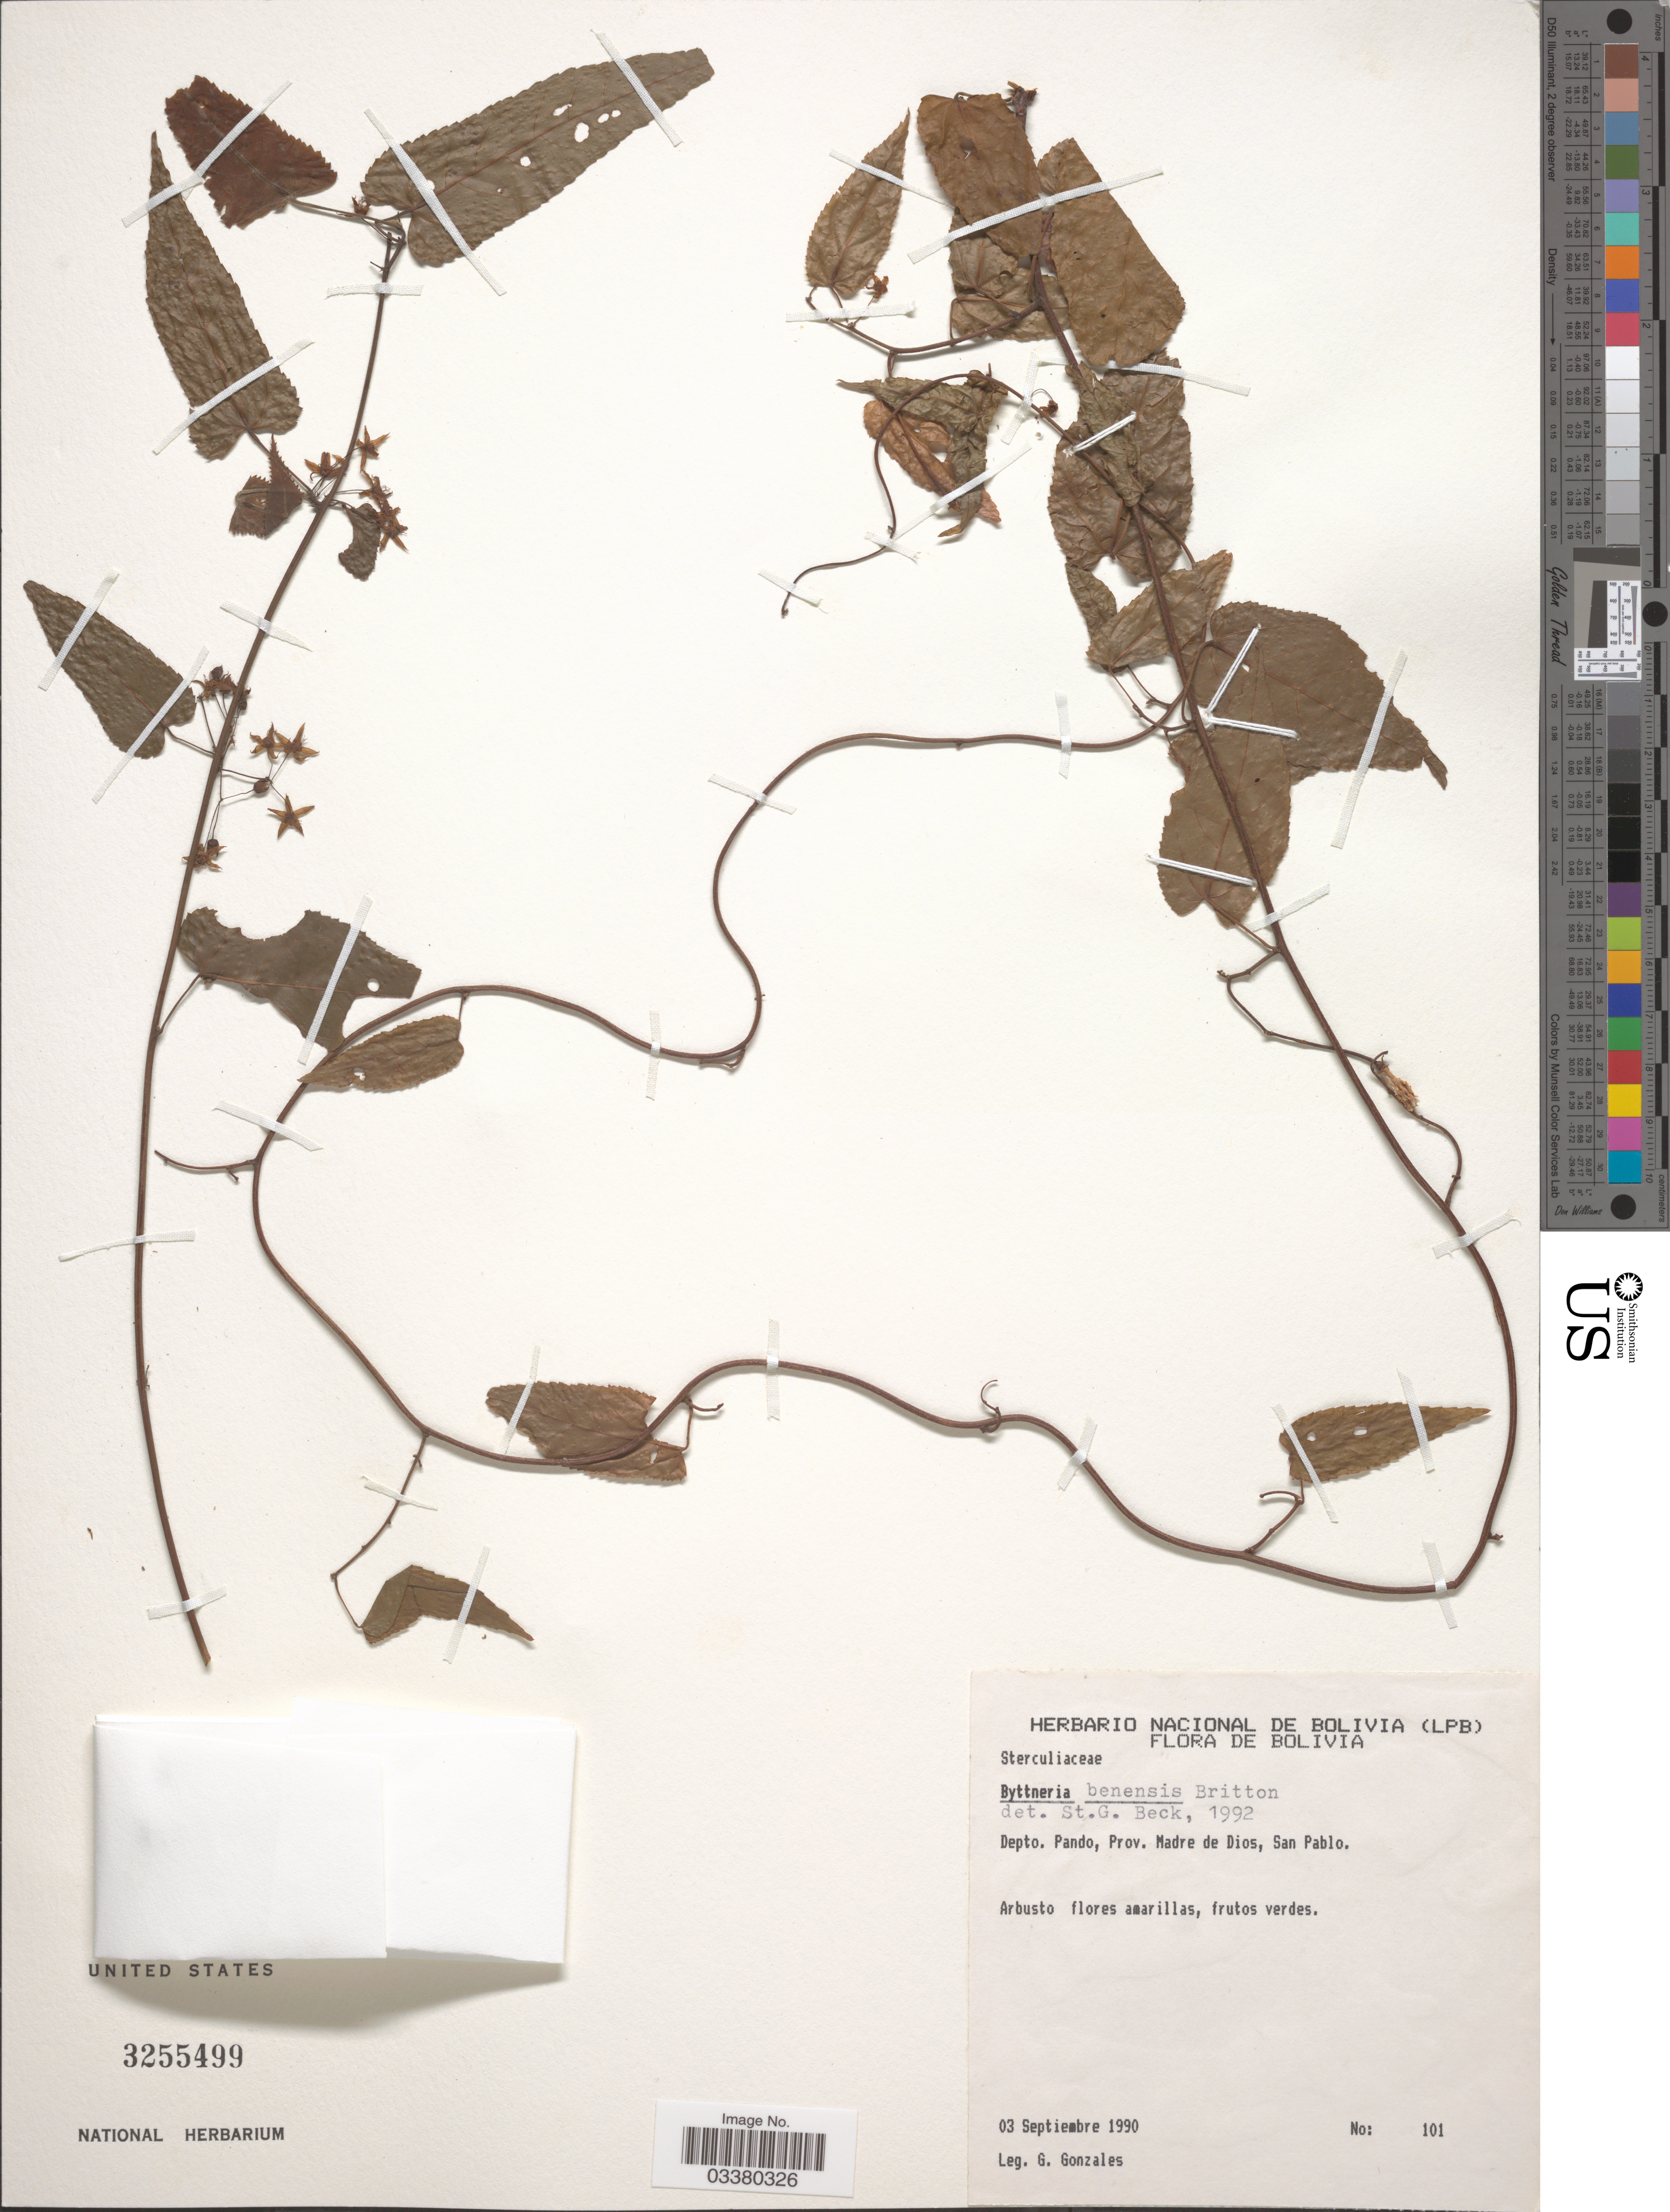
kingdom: Plantae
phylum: Tracheophyta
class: Magnoliopsida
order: Malvales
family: Malvaceae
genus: Byttneria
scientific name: Byttneria benensis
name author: Britton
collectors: G. Gonzales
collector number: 101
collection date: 1990-09-03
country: Bolivia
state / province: Pando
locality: Depto. Pando, Prov. Madre de Dios, San Pablo.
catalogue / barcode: US 3255499